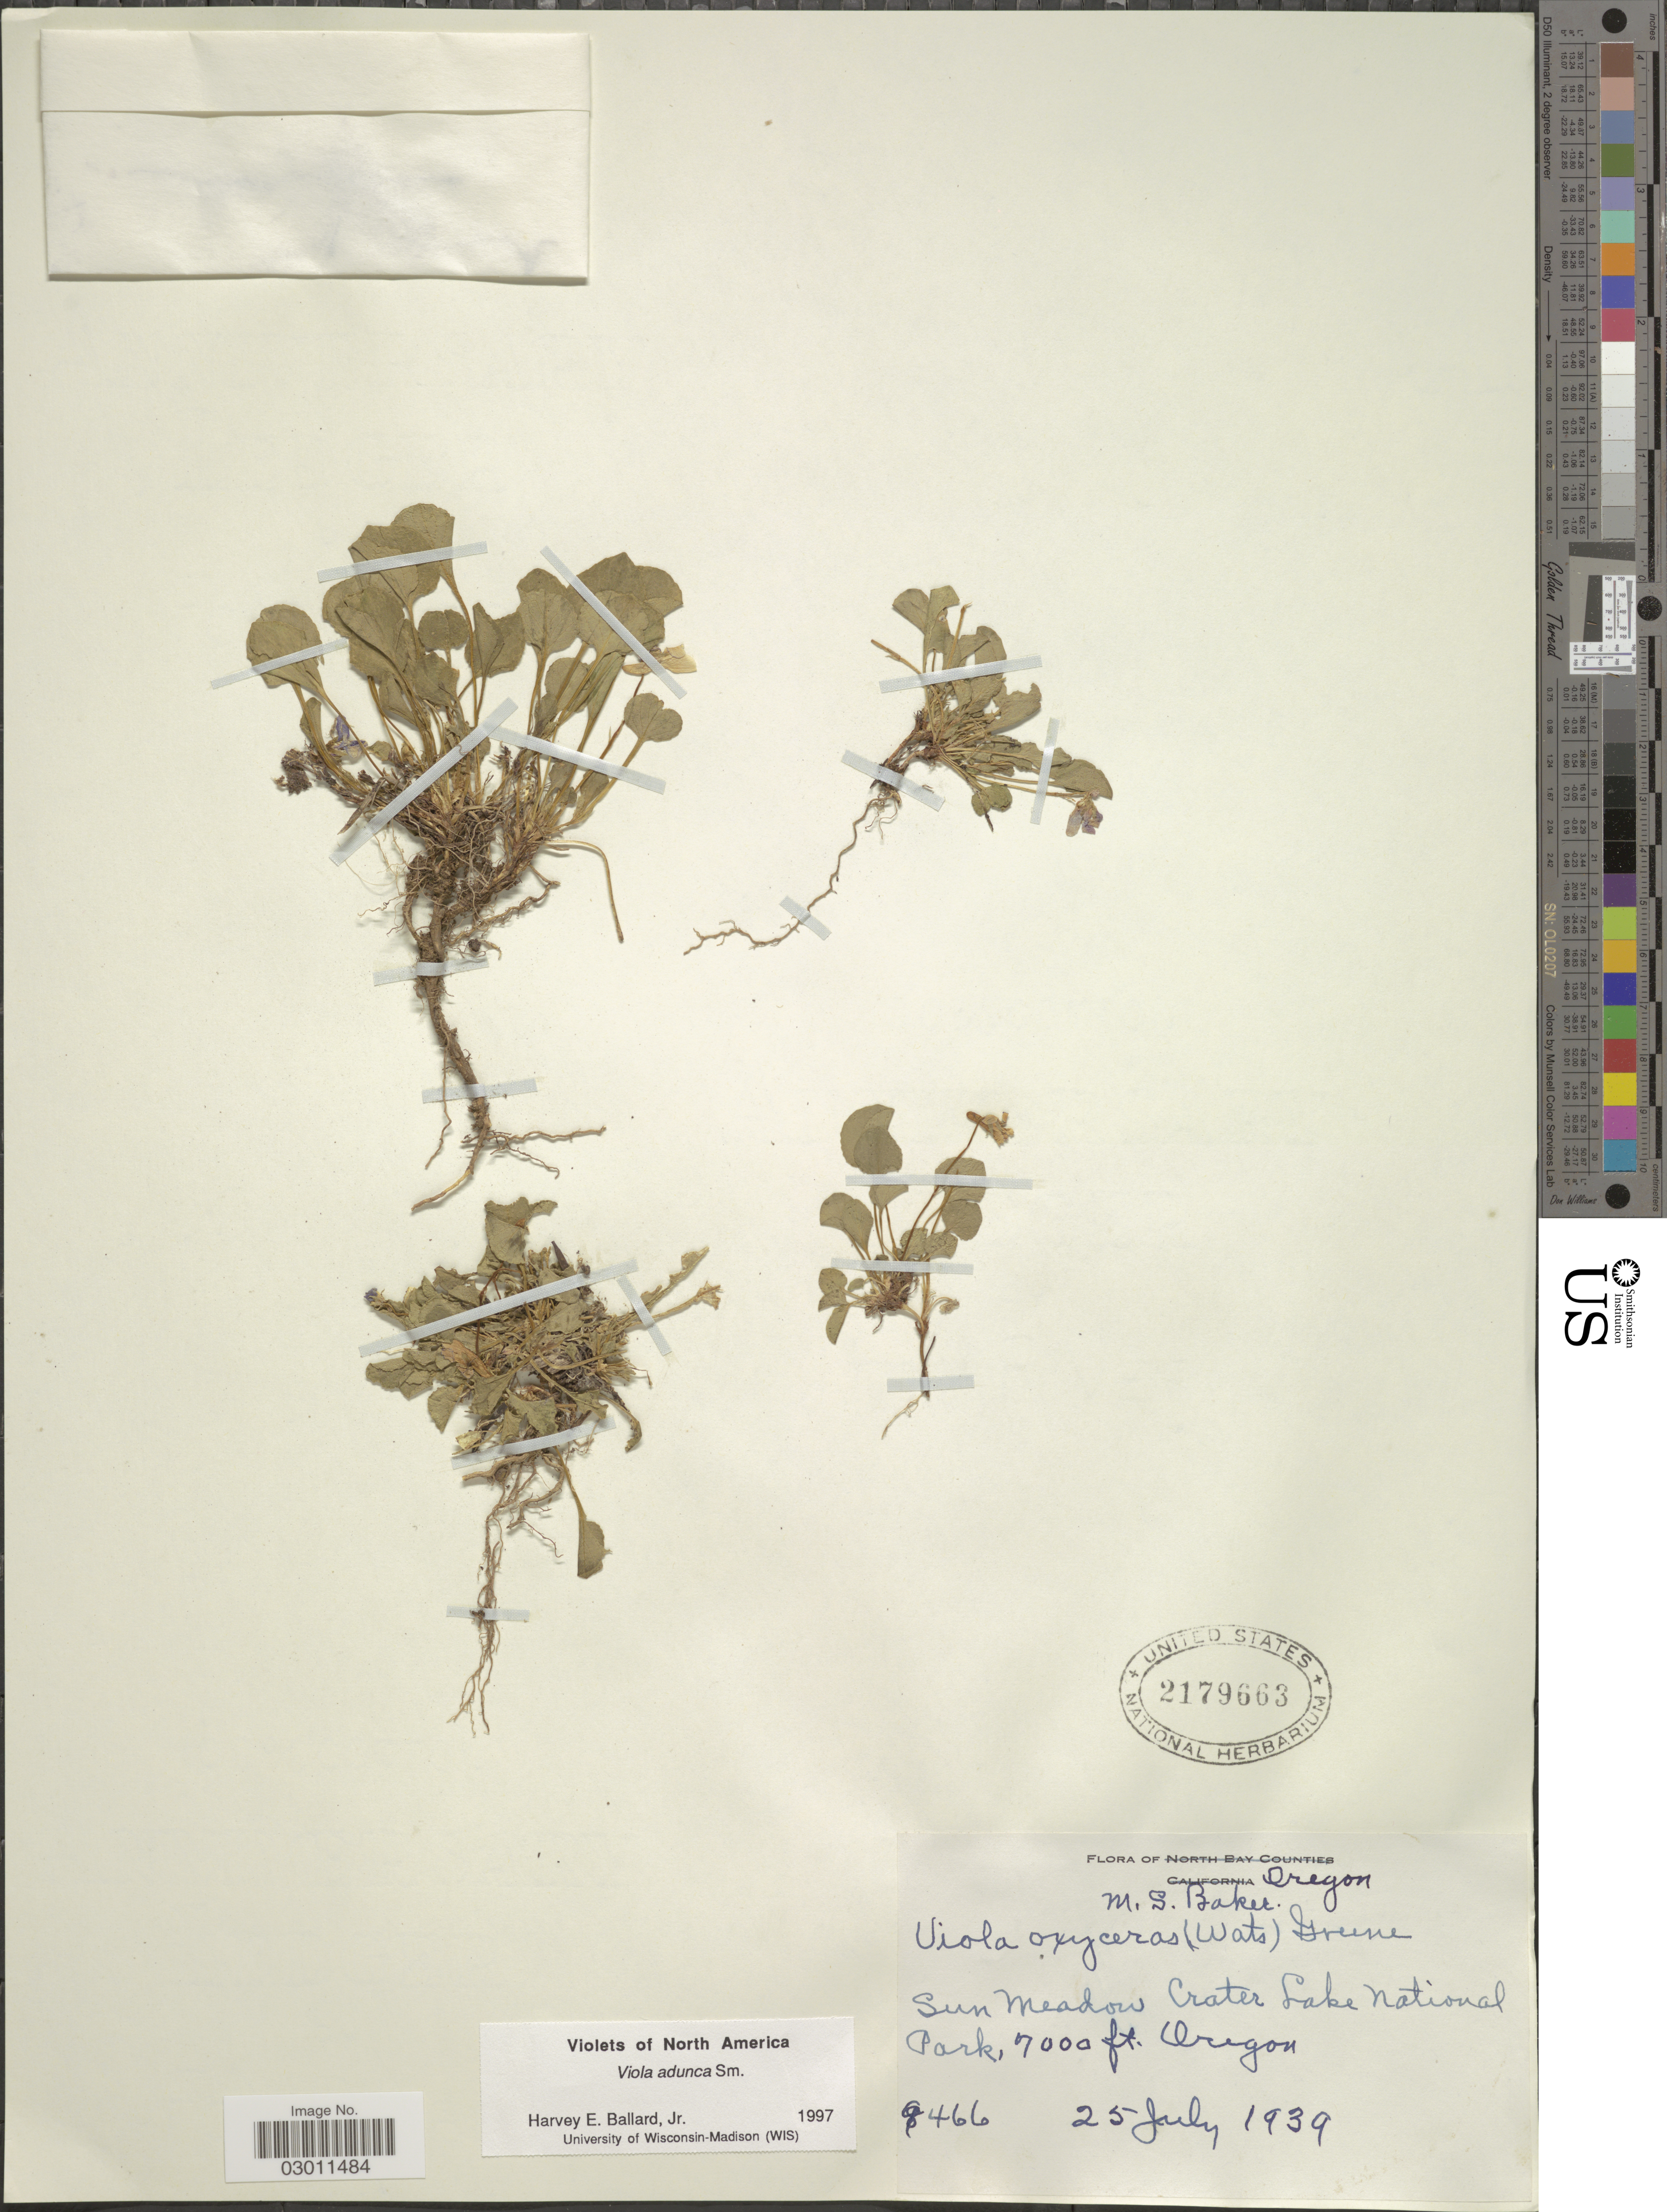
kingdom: Plantae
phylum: Tracheophyta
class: Magnoliopsida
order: Malpighiales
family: Violaceae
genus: Viola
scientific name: Viola adunca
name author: Sm.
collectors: M. S. Baker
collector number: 9466*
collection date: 1939-07-25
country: United States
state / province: Oregon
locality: Sun Meadows Crater Lake National Park.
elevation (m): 2134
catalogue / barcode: US 2179663